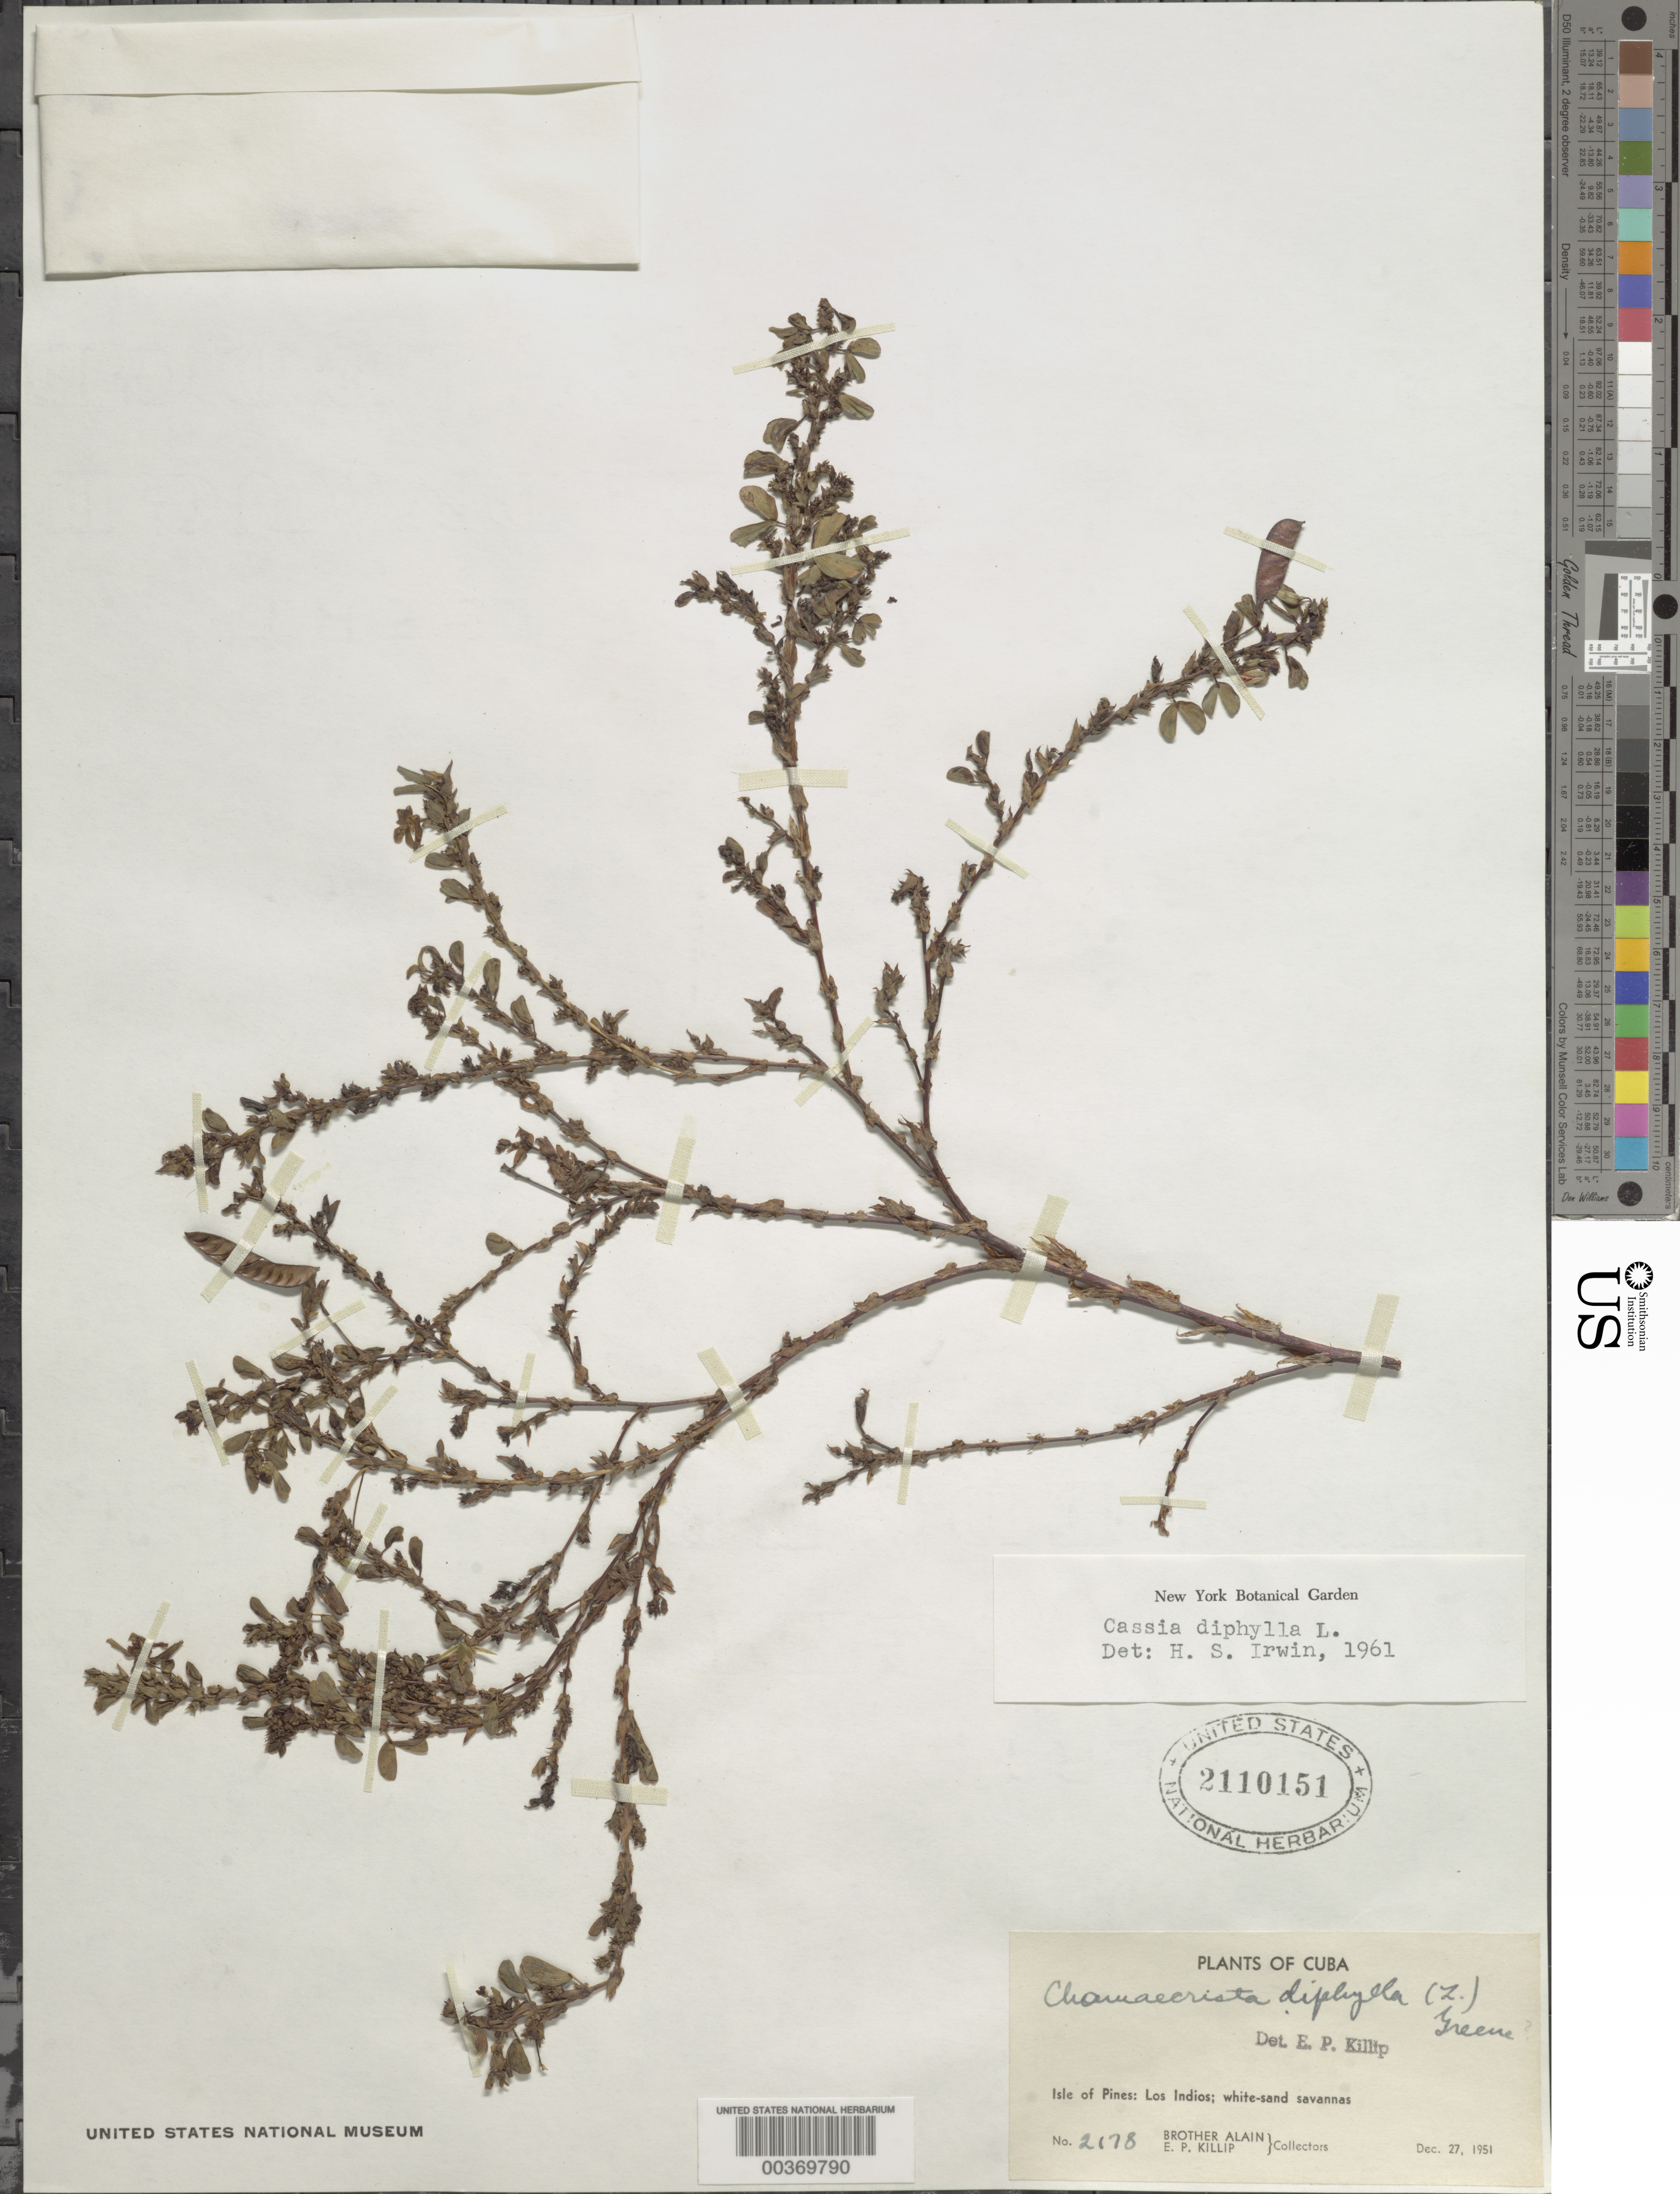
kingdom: Plantae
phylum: Tracheophyta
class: Magnoliopsida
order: Fabales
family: Fabaceae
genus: Chamaecrista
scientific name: Chamaecrista diphylla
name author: (L.) Greene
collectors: A. H. Liogier & E. P. Killip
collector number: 2178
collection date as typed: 27 Dec 1951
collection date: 1951-12-27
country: Cuba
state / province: Isla de La Juventud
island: Isla de La Juventud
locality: Los indios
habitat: White-sand savannas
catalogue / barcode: US 2210151